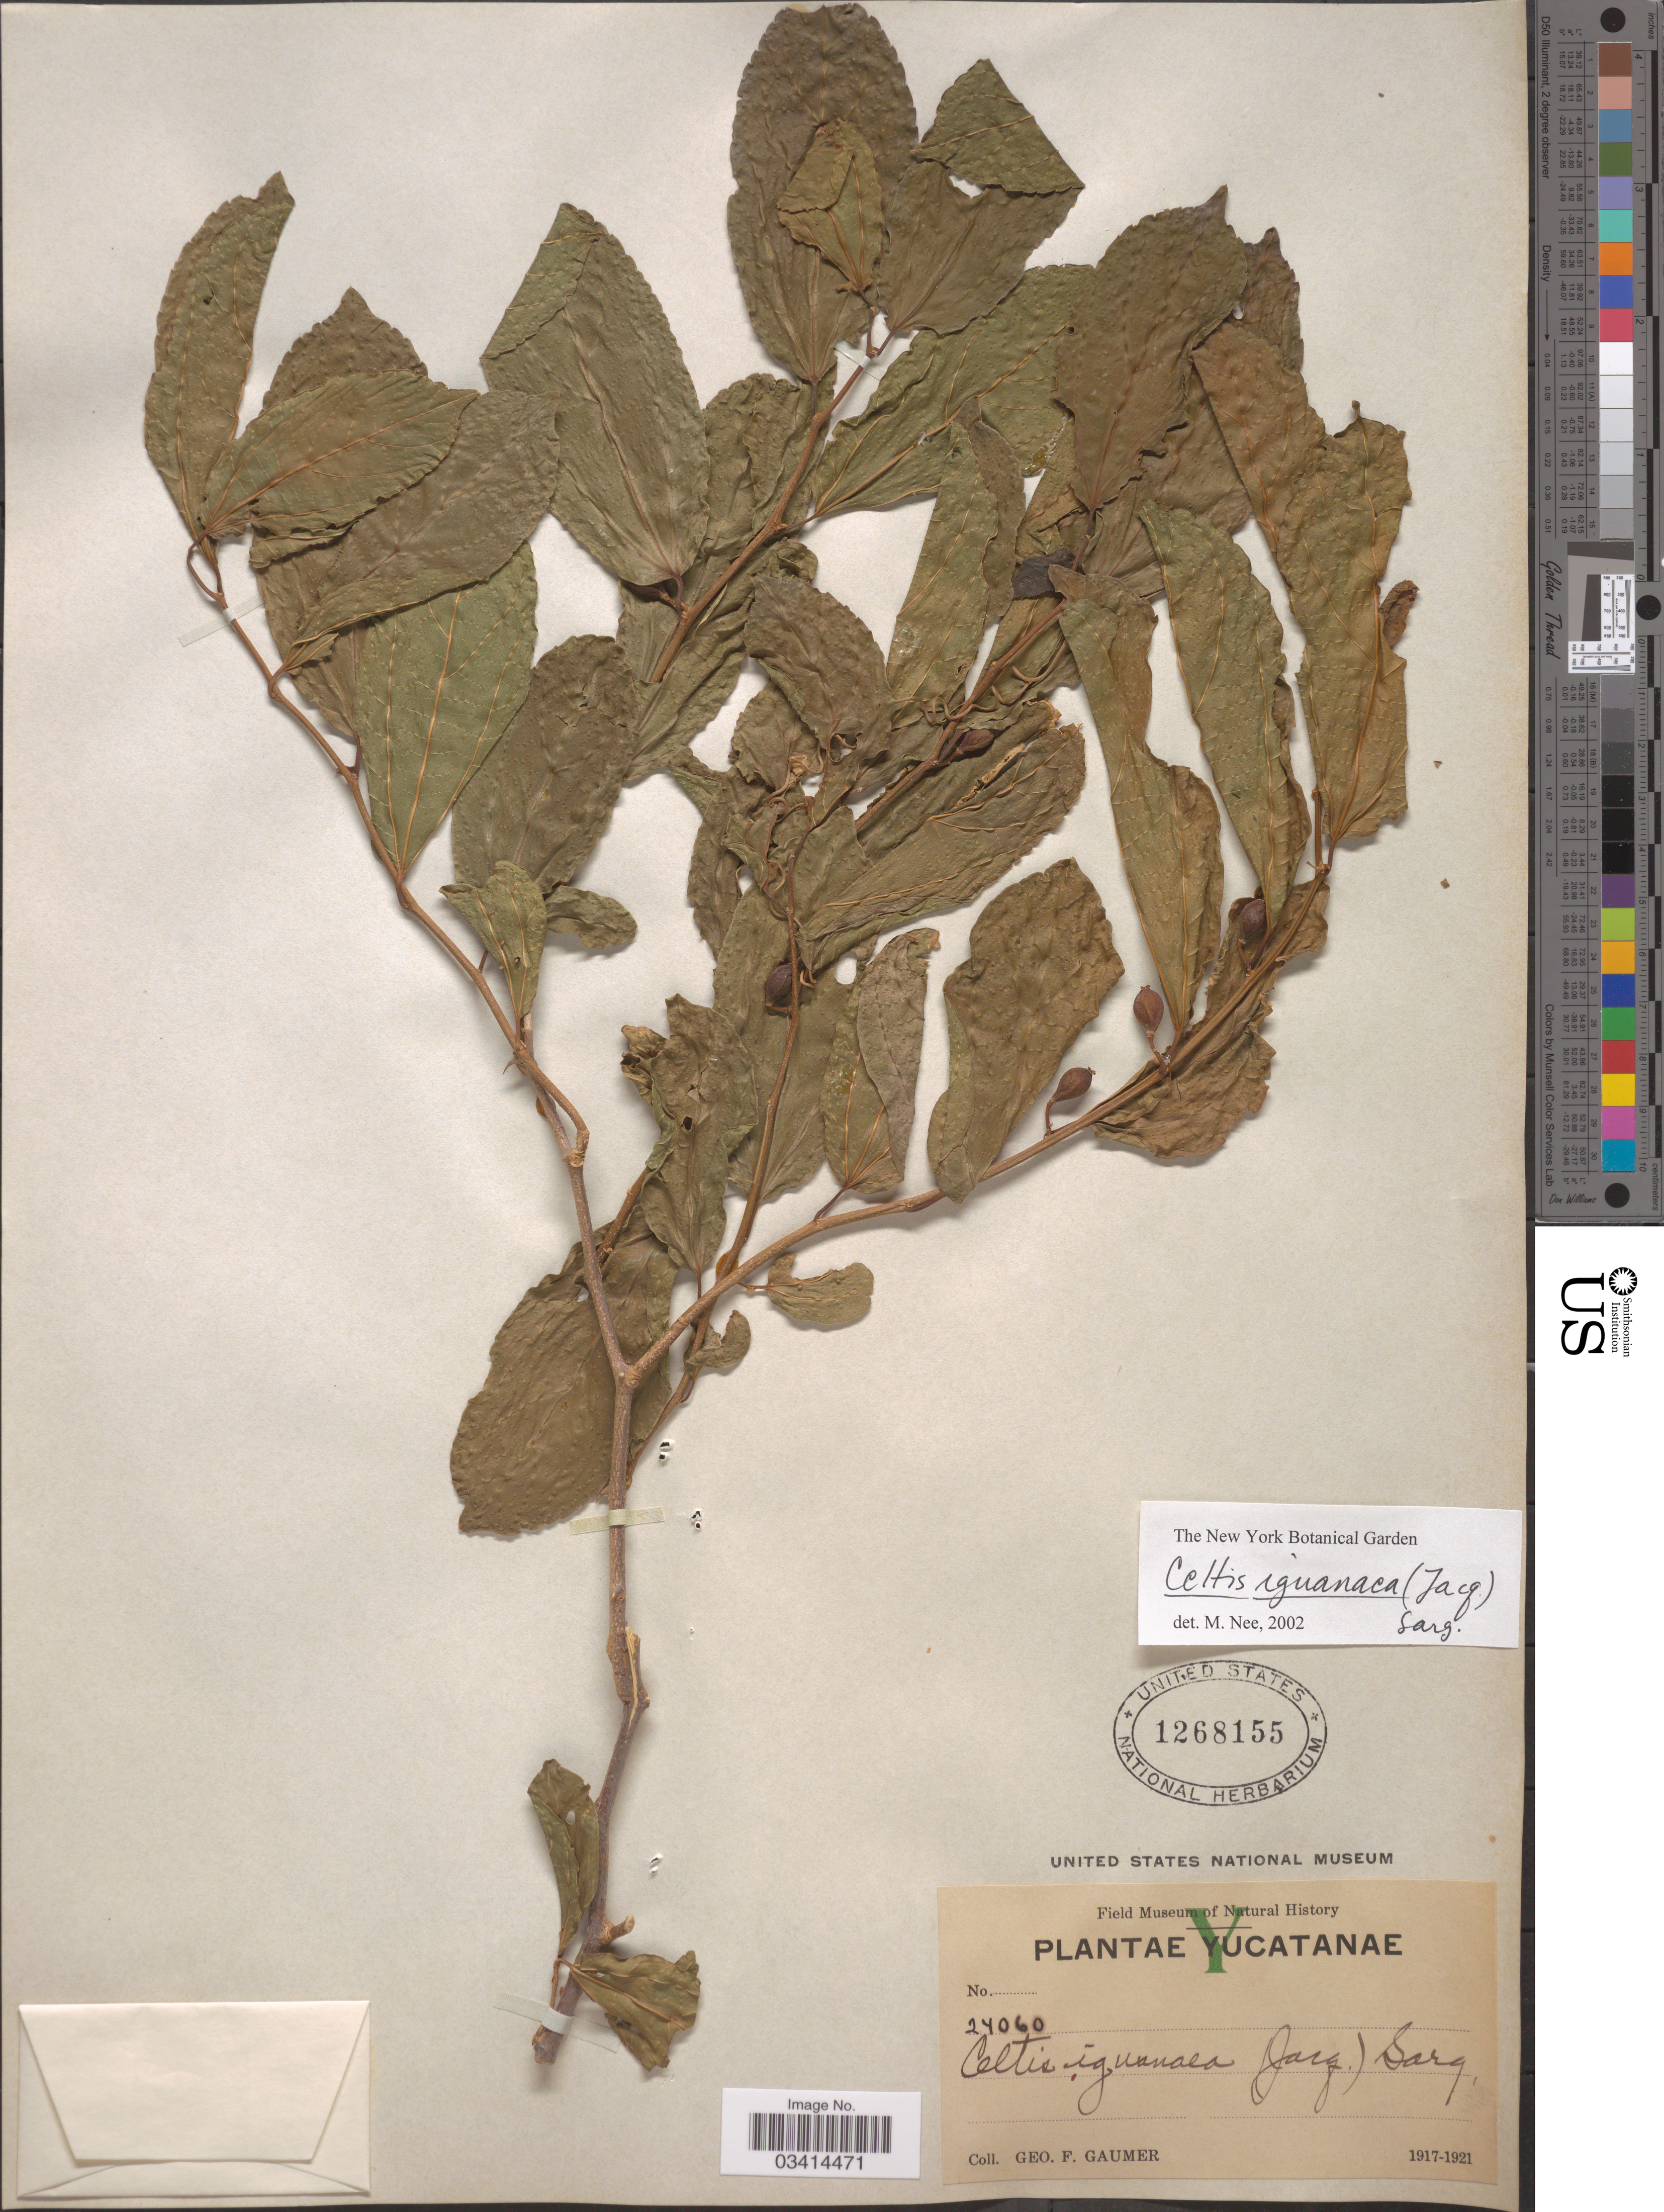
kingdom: Plantae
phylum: Tracheophyta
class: Magnoliopsida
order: Rosales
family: Cannabaceae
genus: Celtis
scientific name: Celtis iguanaea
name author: (Jacq.) Sarg.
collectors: G. F. Gaumer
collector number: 24060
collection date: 1917/1921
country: Mexico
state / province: Yucatán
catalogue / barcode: US 1268155